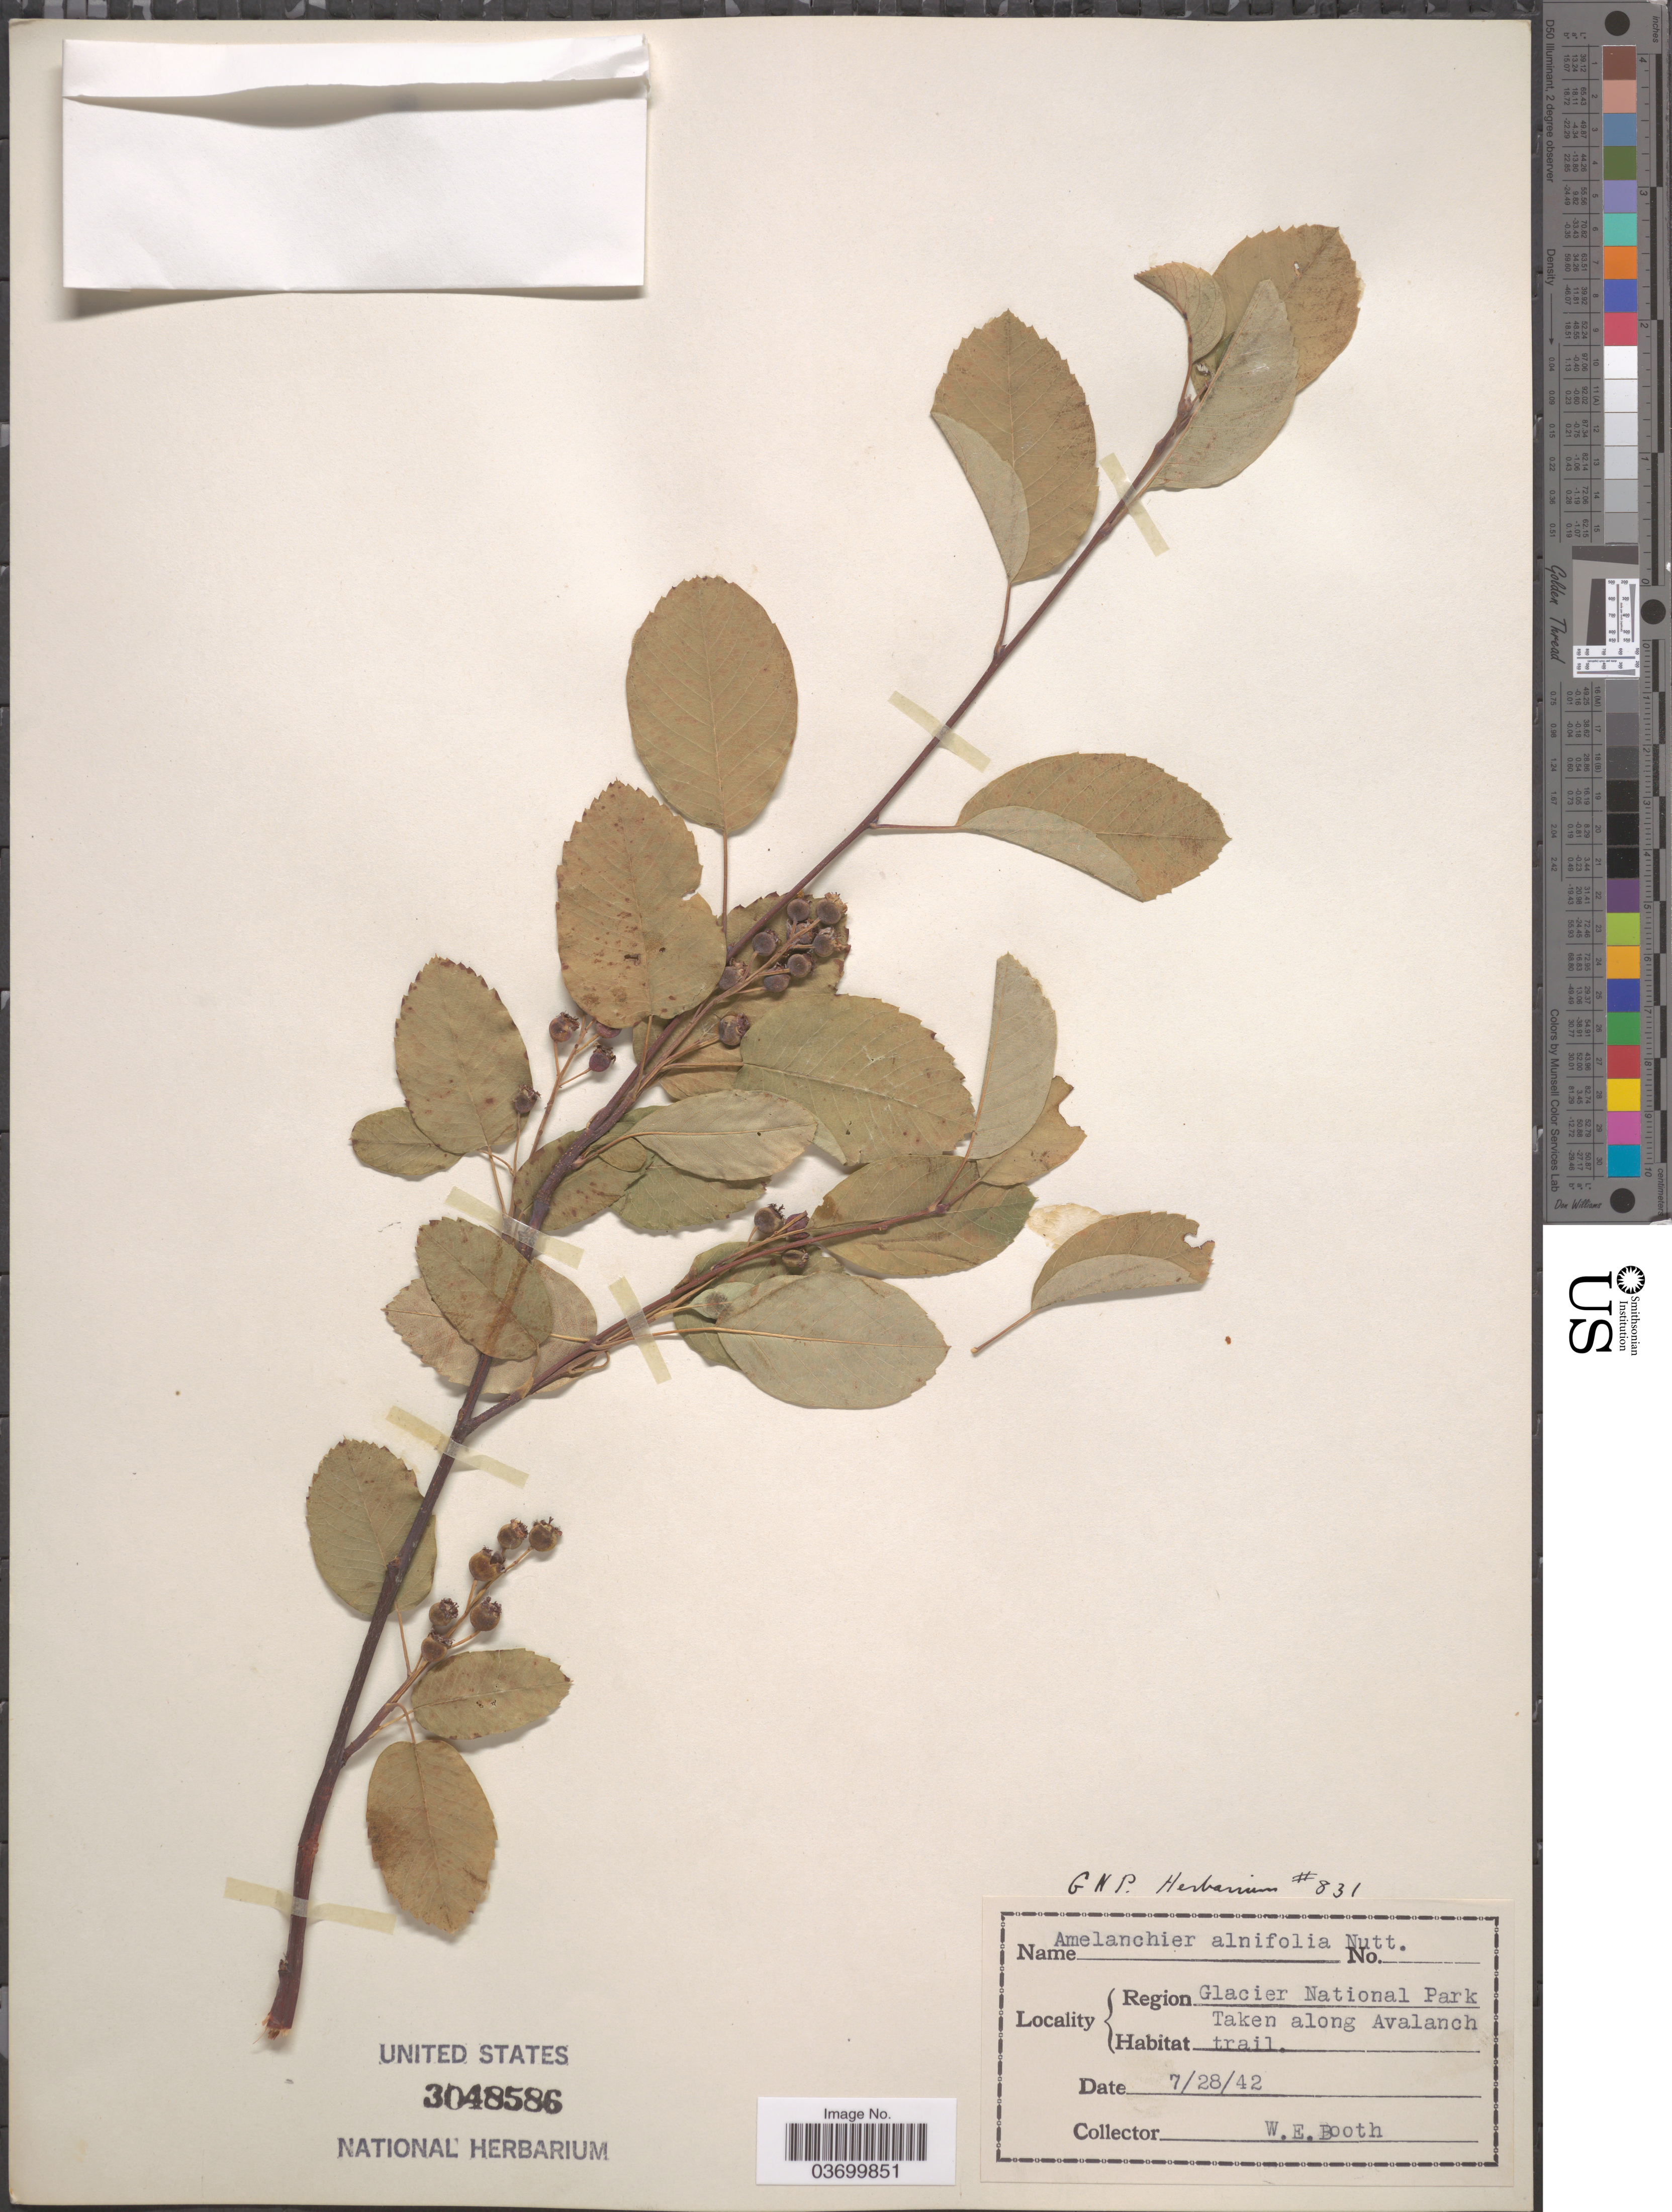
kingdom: Plantae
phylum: Tracheophyta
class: Magnoliopsida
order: Rosales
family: Rosaceae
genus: Amelanchier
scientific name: Amelanchier alnifolia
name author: (Nutt.) Nutt. ex M. Roem.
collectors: W. Booth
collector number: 831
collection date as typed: Transcribed d/m/y: 28/7/42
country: United States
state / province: Montana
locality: Region Glacier National Park. Taken along Avalanch trail.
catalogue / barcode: US 3048586